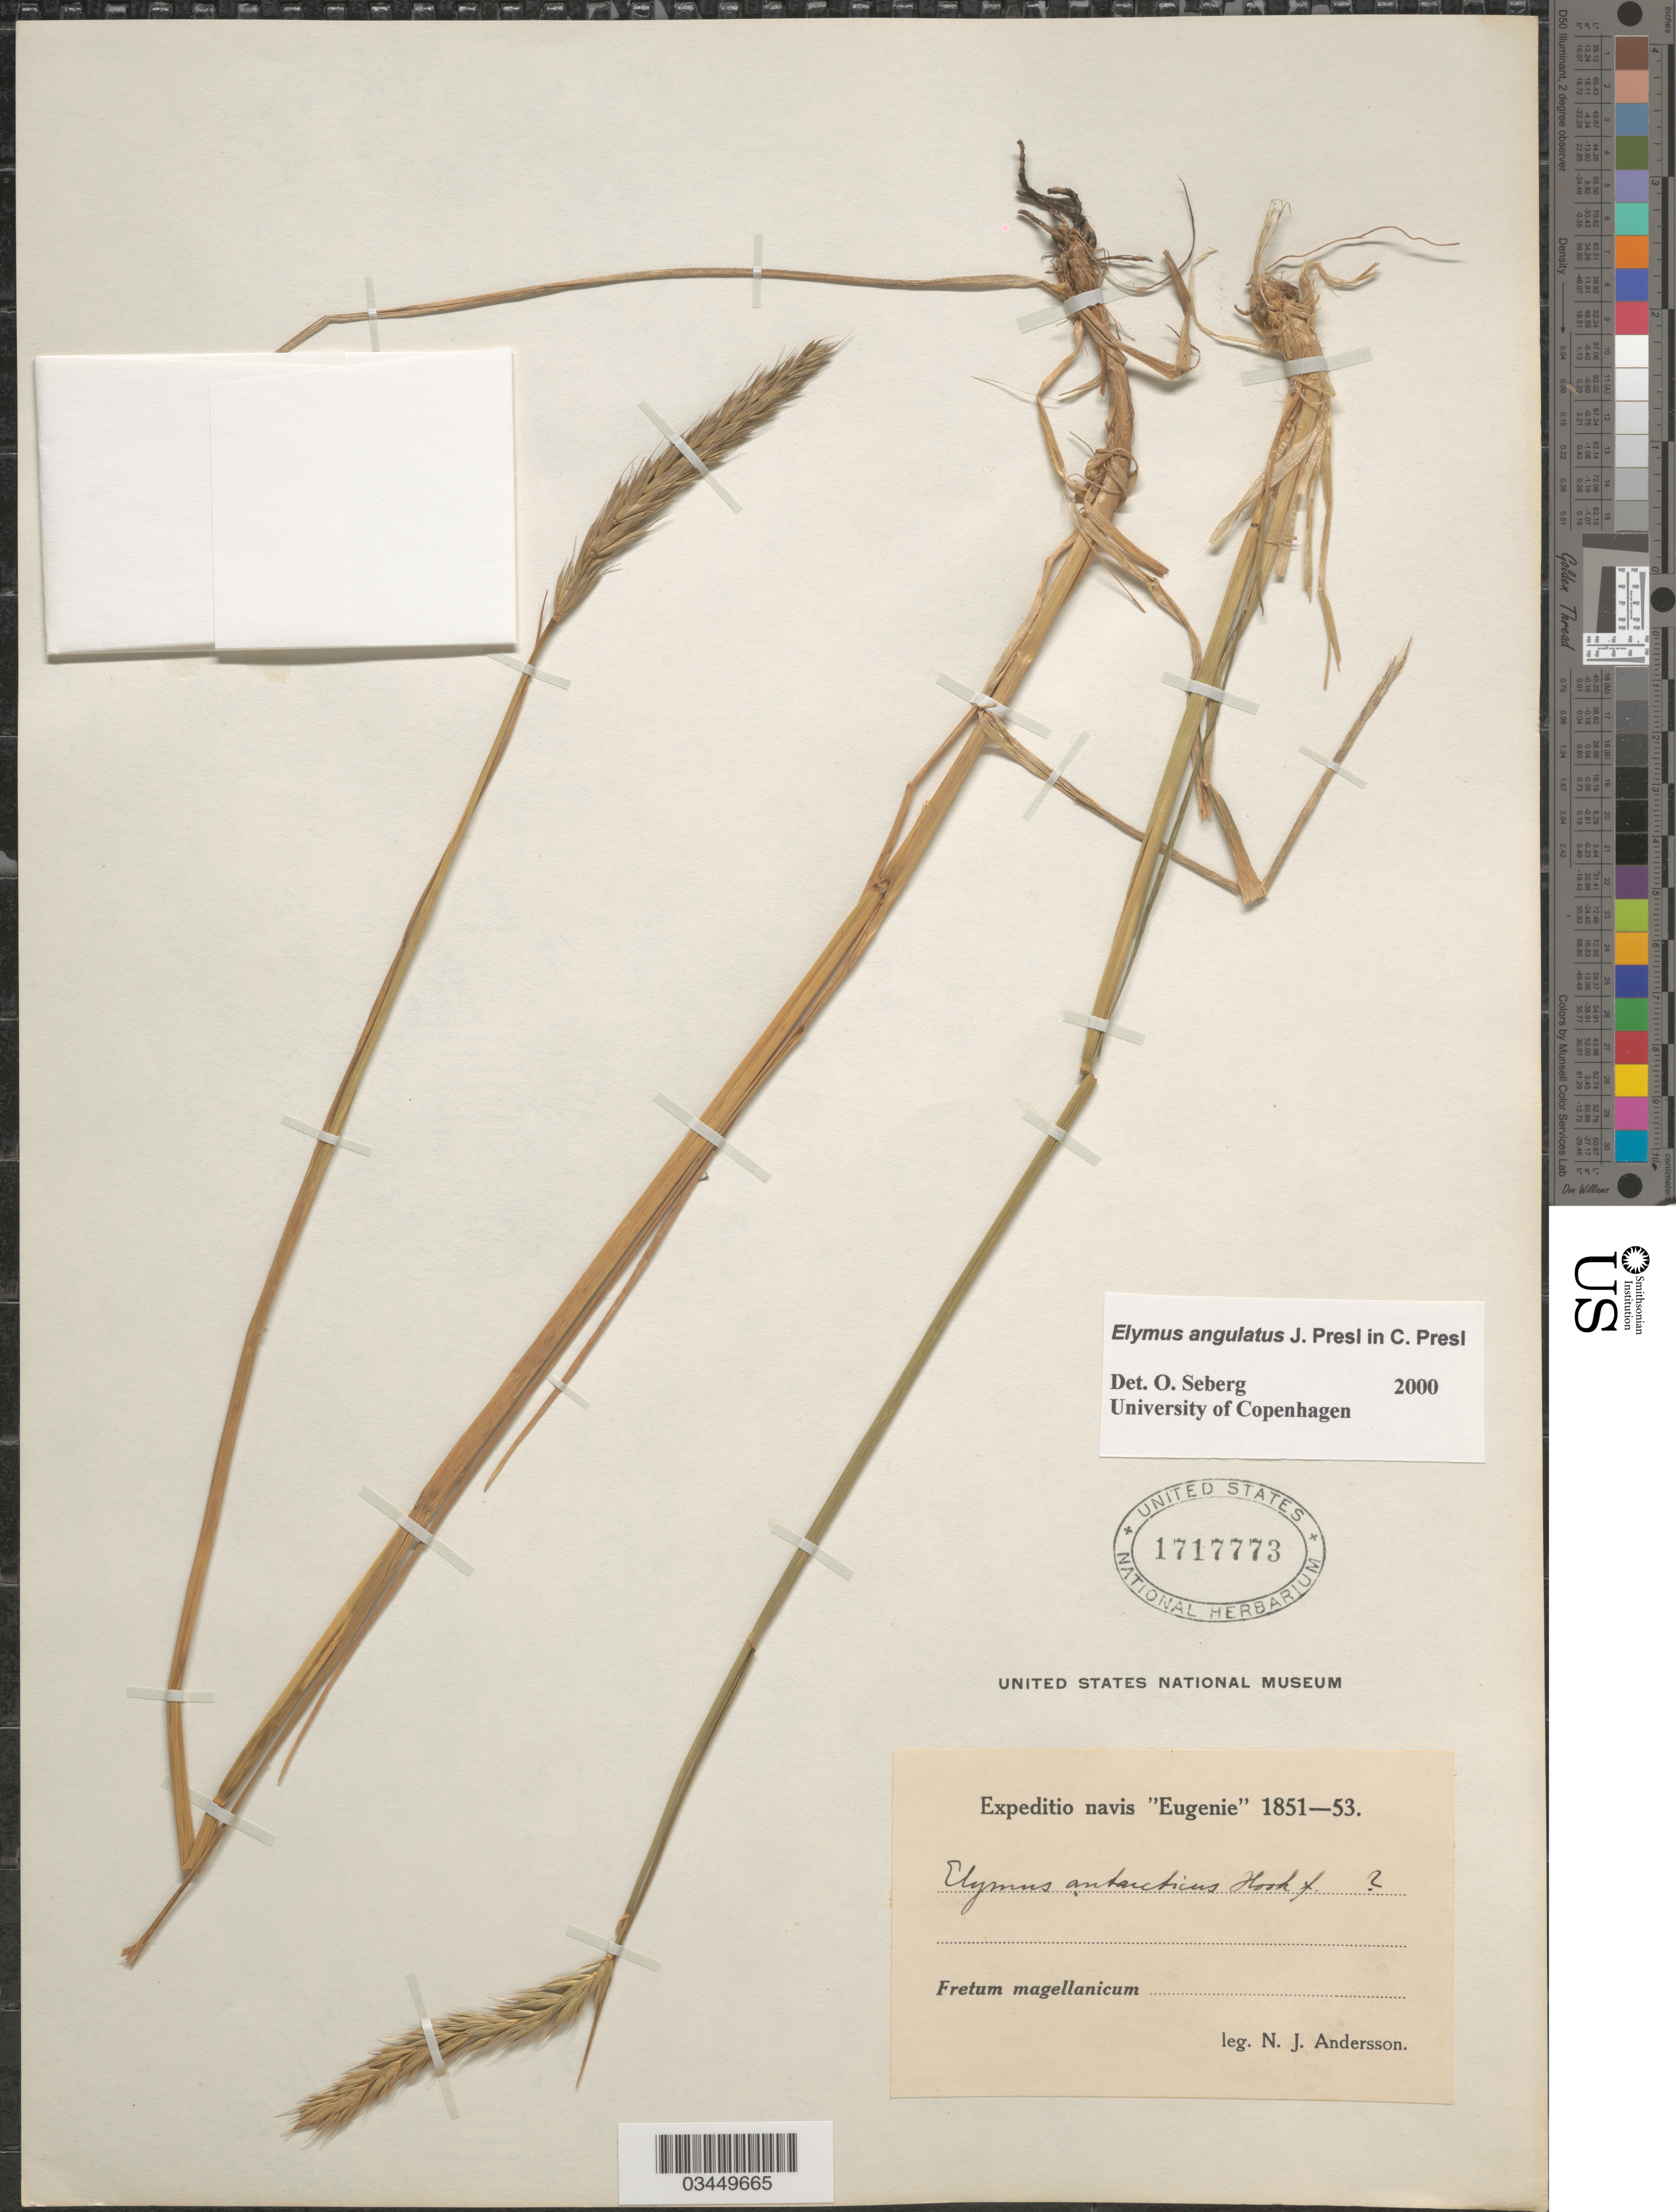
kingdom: Plantae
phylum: Tracheophyta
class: Liliopsida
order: Poales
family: Poaceae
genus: Elymus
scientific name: Elymus angulatus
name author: J. Presl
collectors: N. J. Andersson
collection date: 1851/1853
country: Chile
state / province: Magallanes y de la Antártica Chilena (XII)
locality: Expeditio navis "Eugenie" 1851-53. Fretum magellanicum.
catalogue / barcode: US 1717773